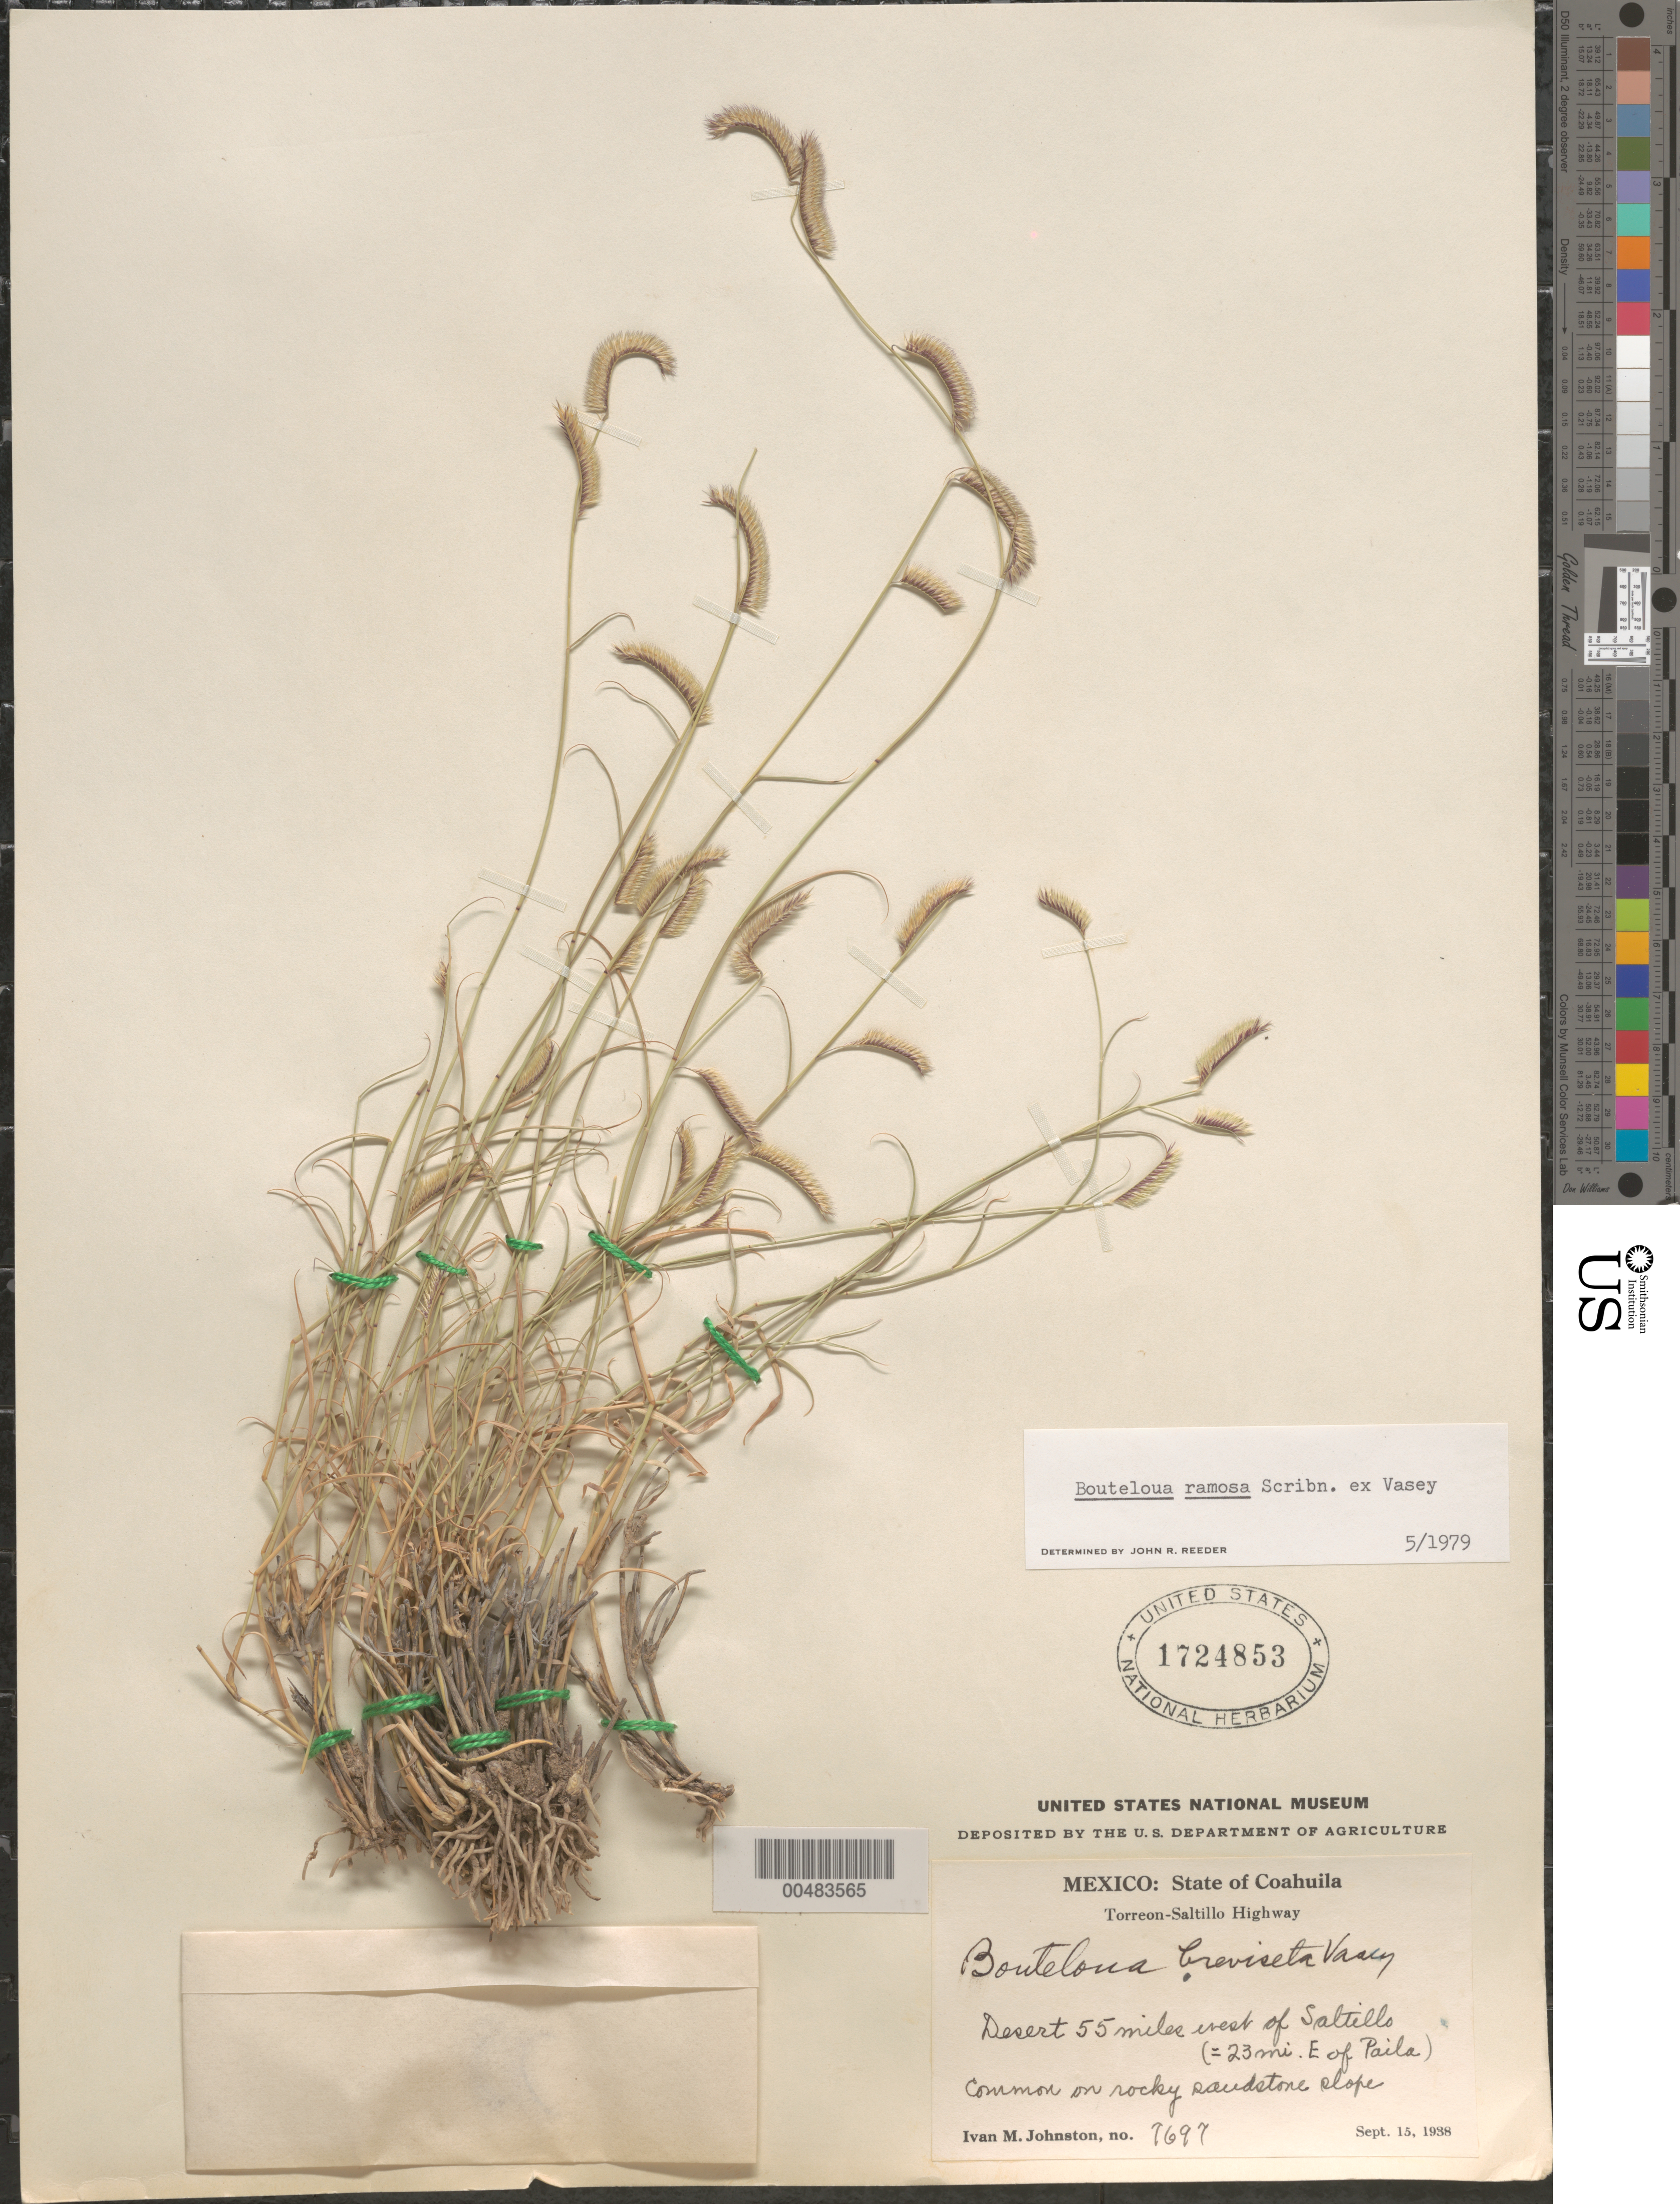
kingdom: Plantae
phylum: Tracheophyta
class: Liliopsida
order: Poales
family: Poaceae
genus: Bouteloua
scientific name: Bouteloua ramosa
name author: Scribn. ex Vasey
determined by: Reeder, J. R., (UNITED STATES)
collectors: I.M. Johnston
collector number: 7697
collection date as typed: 15 Sep 1938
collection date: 1938-09-15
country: Mexico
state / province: Coahuila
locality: Torreon - Saltillo Highway, desert 55 mi W of Saltillo (23 mi E of Paila)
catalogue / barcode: US 1724853